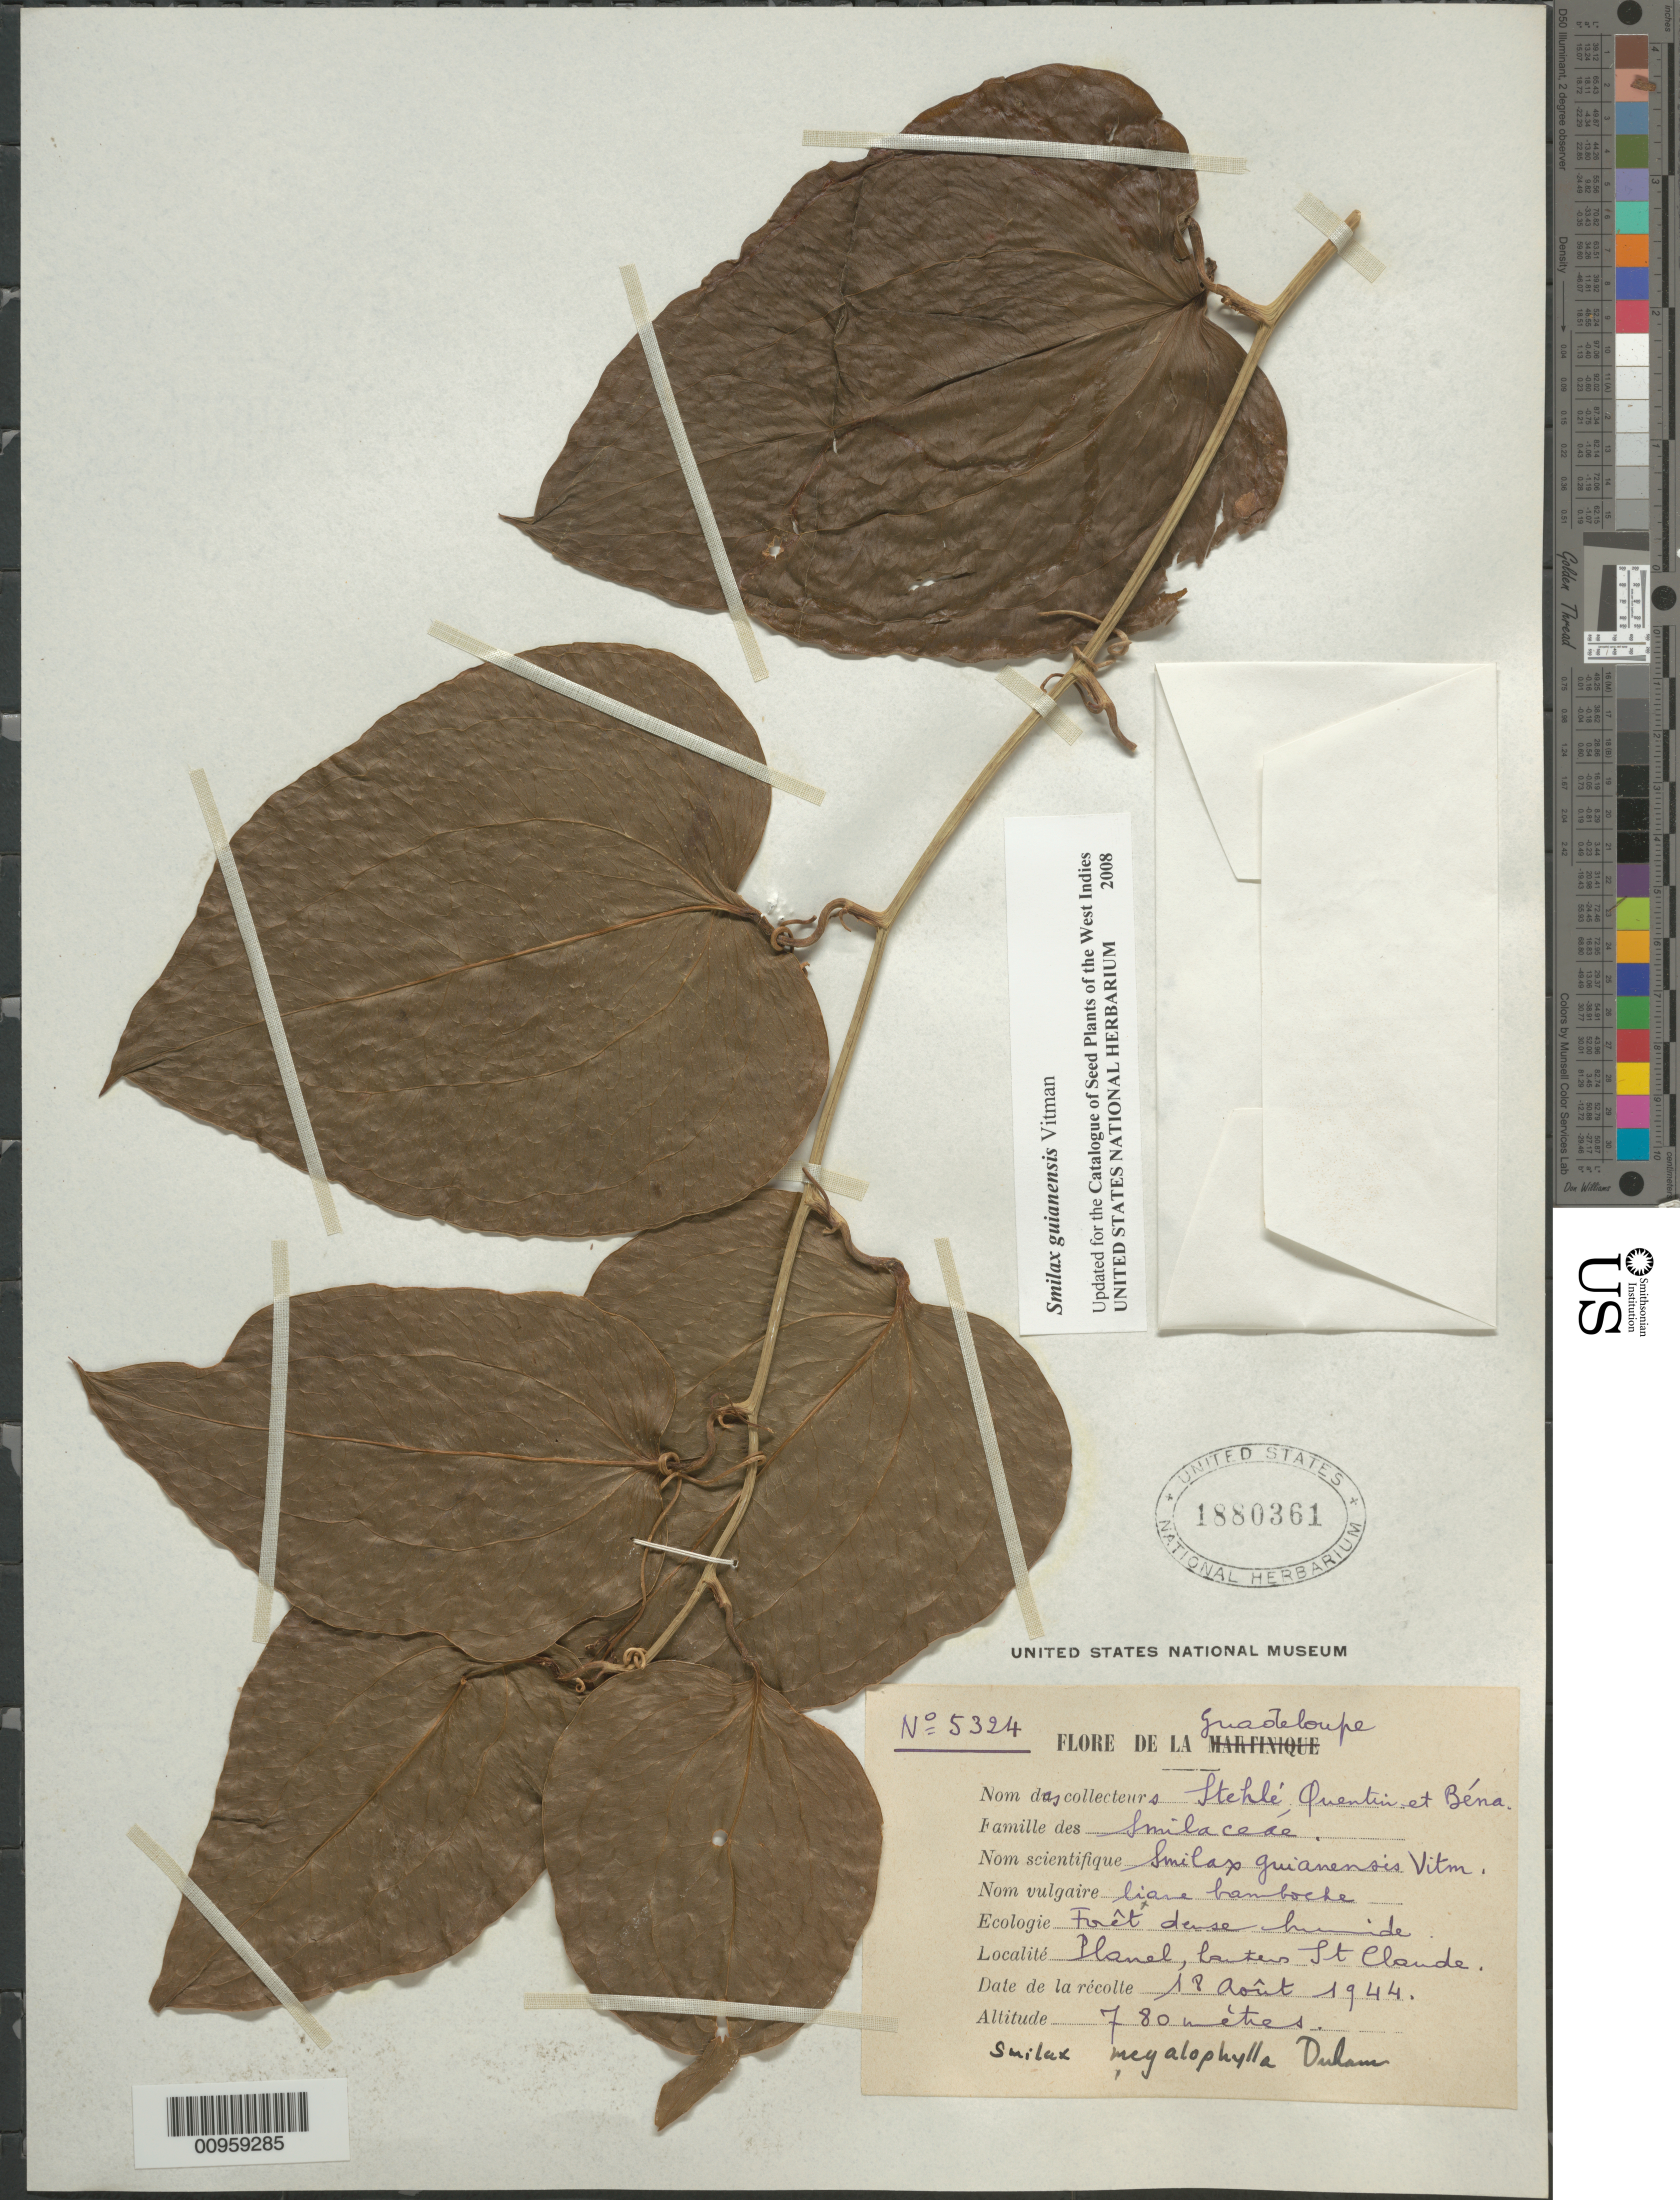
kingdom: Plantae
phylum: Tracheophyta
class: Liliopsida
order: Liliales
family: Smilacaceae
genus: Smilax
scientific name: Smilax guianensis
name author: Vitman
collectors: H. Stehlé, R. Quentin & P. Bena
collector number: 5324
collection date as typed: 18 Aug 1944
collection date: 1944-08-18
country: Guadeloupe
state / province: St. Claude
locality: Planel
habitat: Forêt dense humide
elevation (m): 780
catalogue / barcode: US 1880361